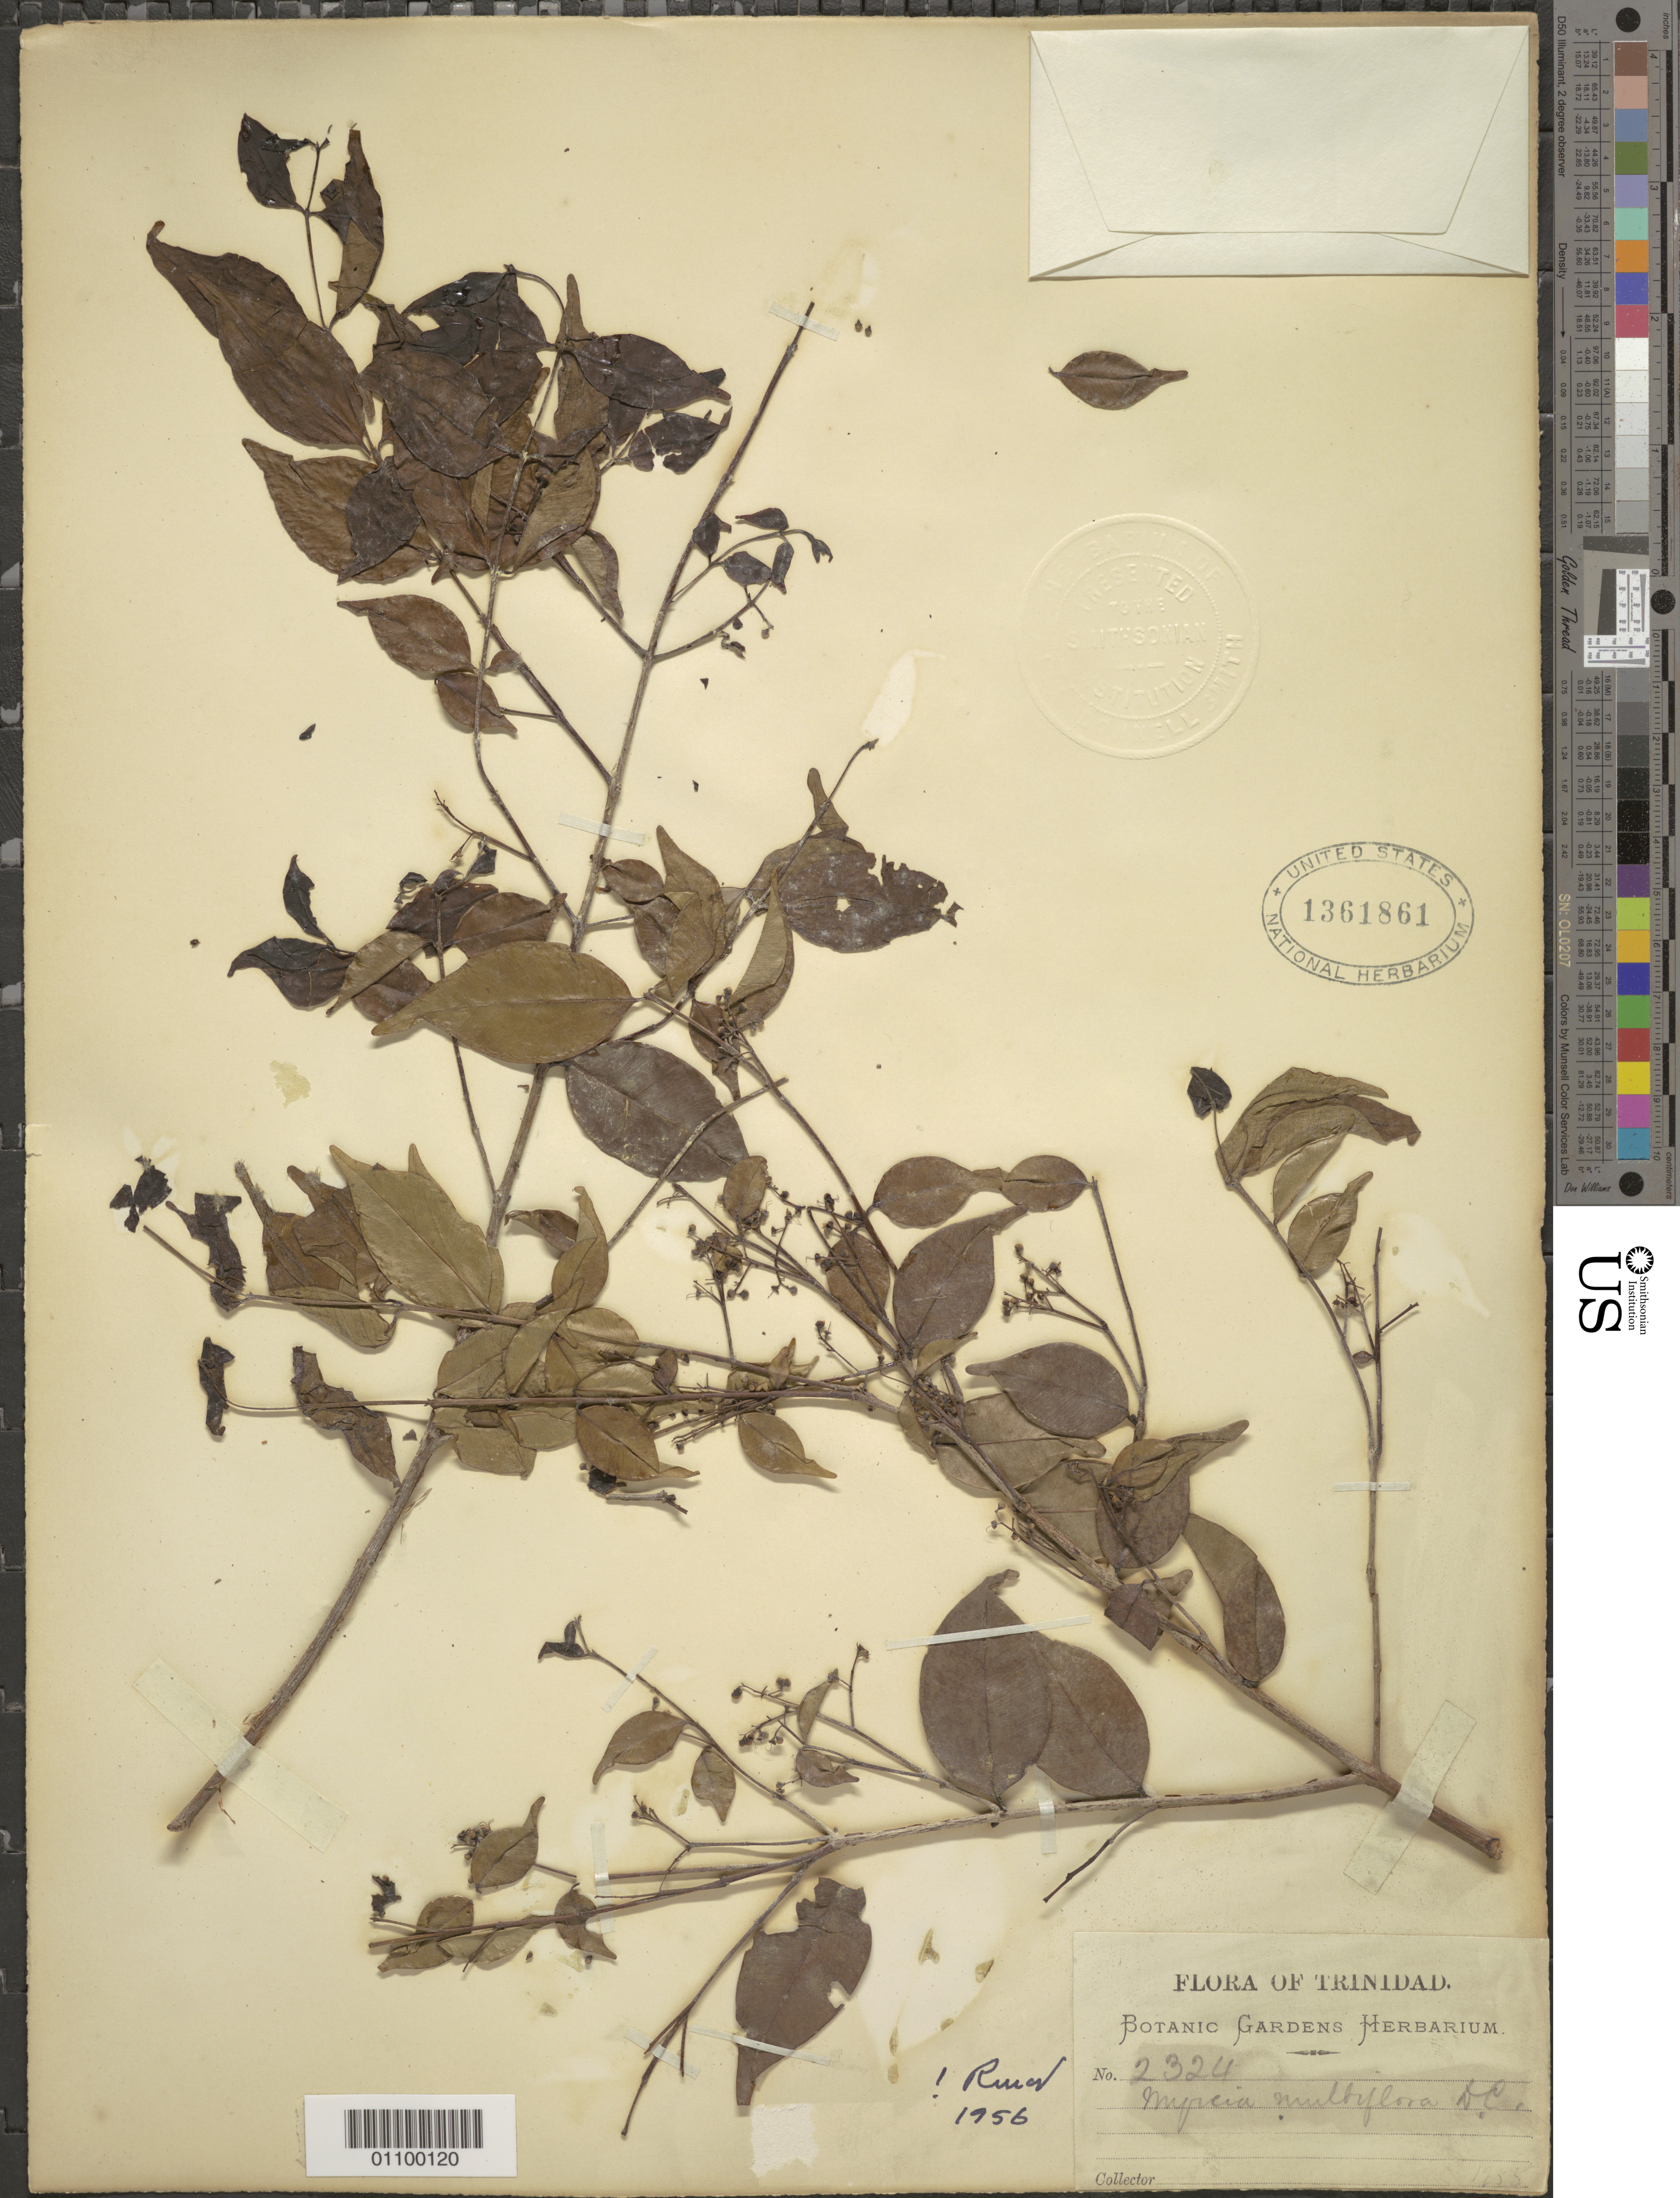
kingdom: Plantae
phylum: Tracheophyta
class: Magnoliopsida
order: Myrtales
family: Myrtaceae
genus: Myrcia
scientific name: Myrcia multiflora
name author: (Lam.) DC.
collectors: Botanic Gardens Herbarium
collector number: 2324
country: Trinidad and Tobago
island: Trinidad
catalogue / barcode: US 1361861